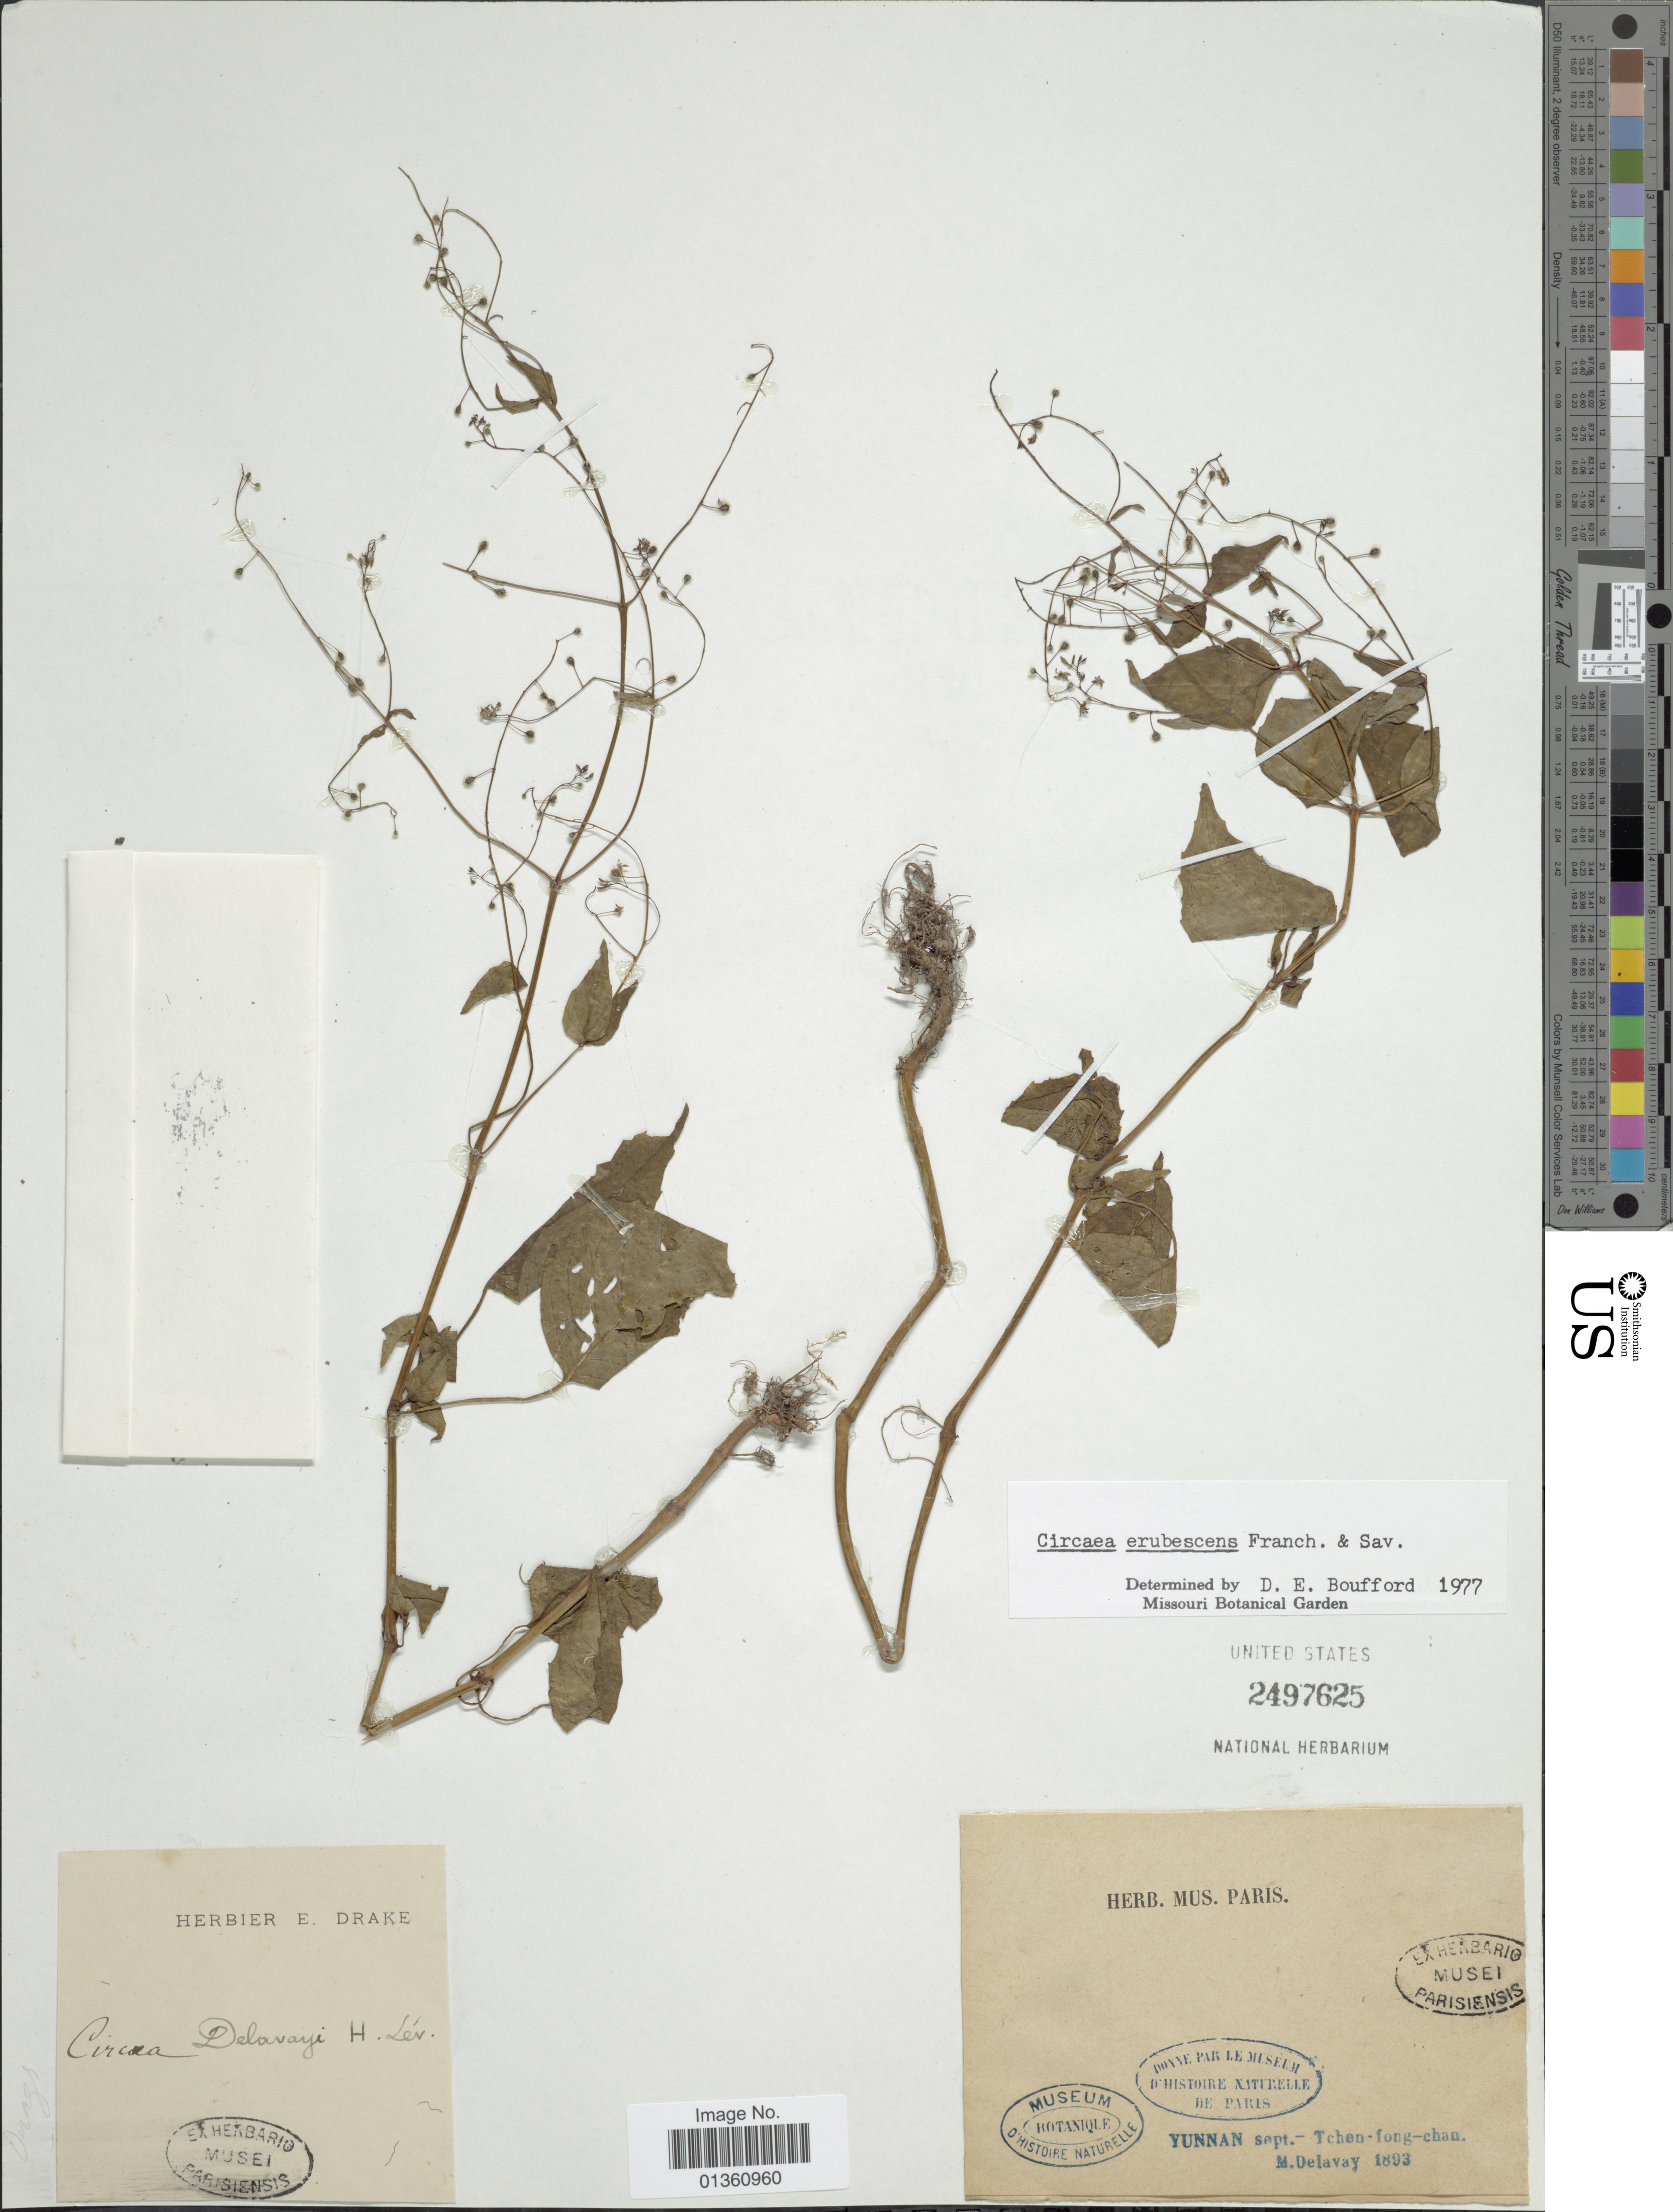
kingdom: Plantae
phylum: Tracheophyta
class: Magnoliopsida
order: Myrtales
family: Onagraceae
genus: Circaea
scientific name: Circaea erubescens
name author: Franch. & Sav.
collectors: M. Delavay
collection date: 1893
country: China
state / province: Yunnan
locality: Tchen-fong-chan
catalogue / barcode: US 2497625